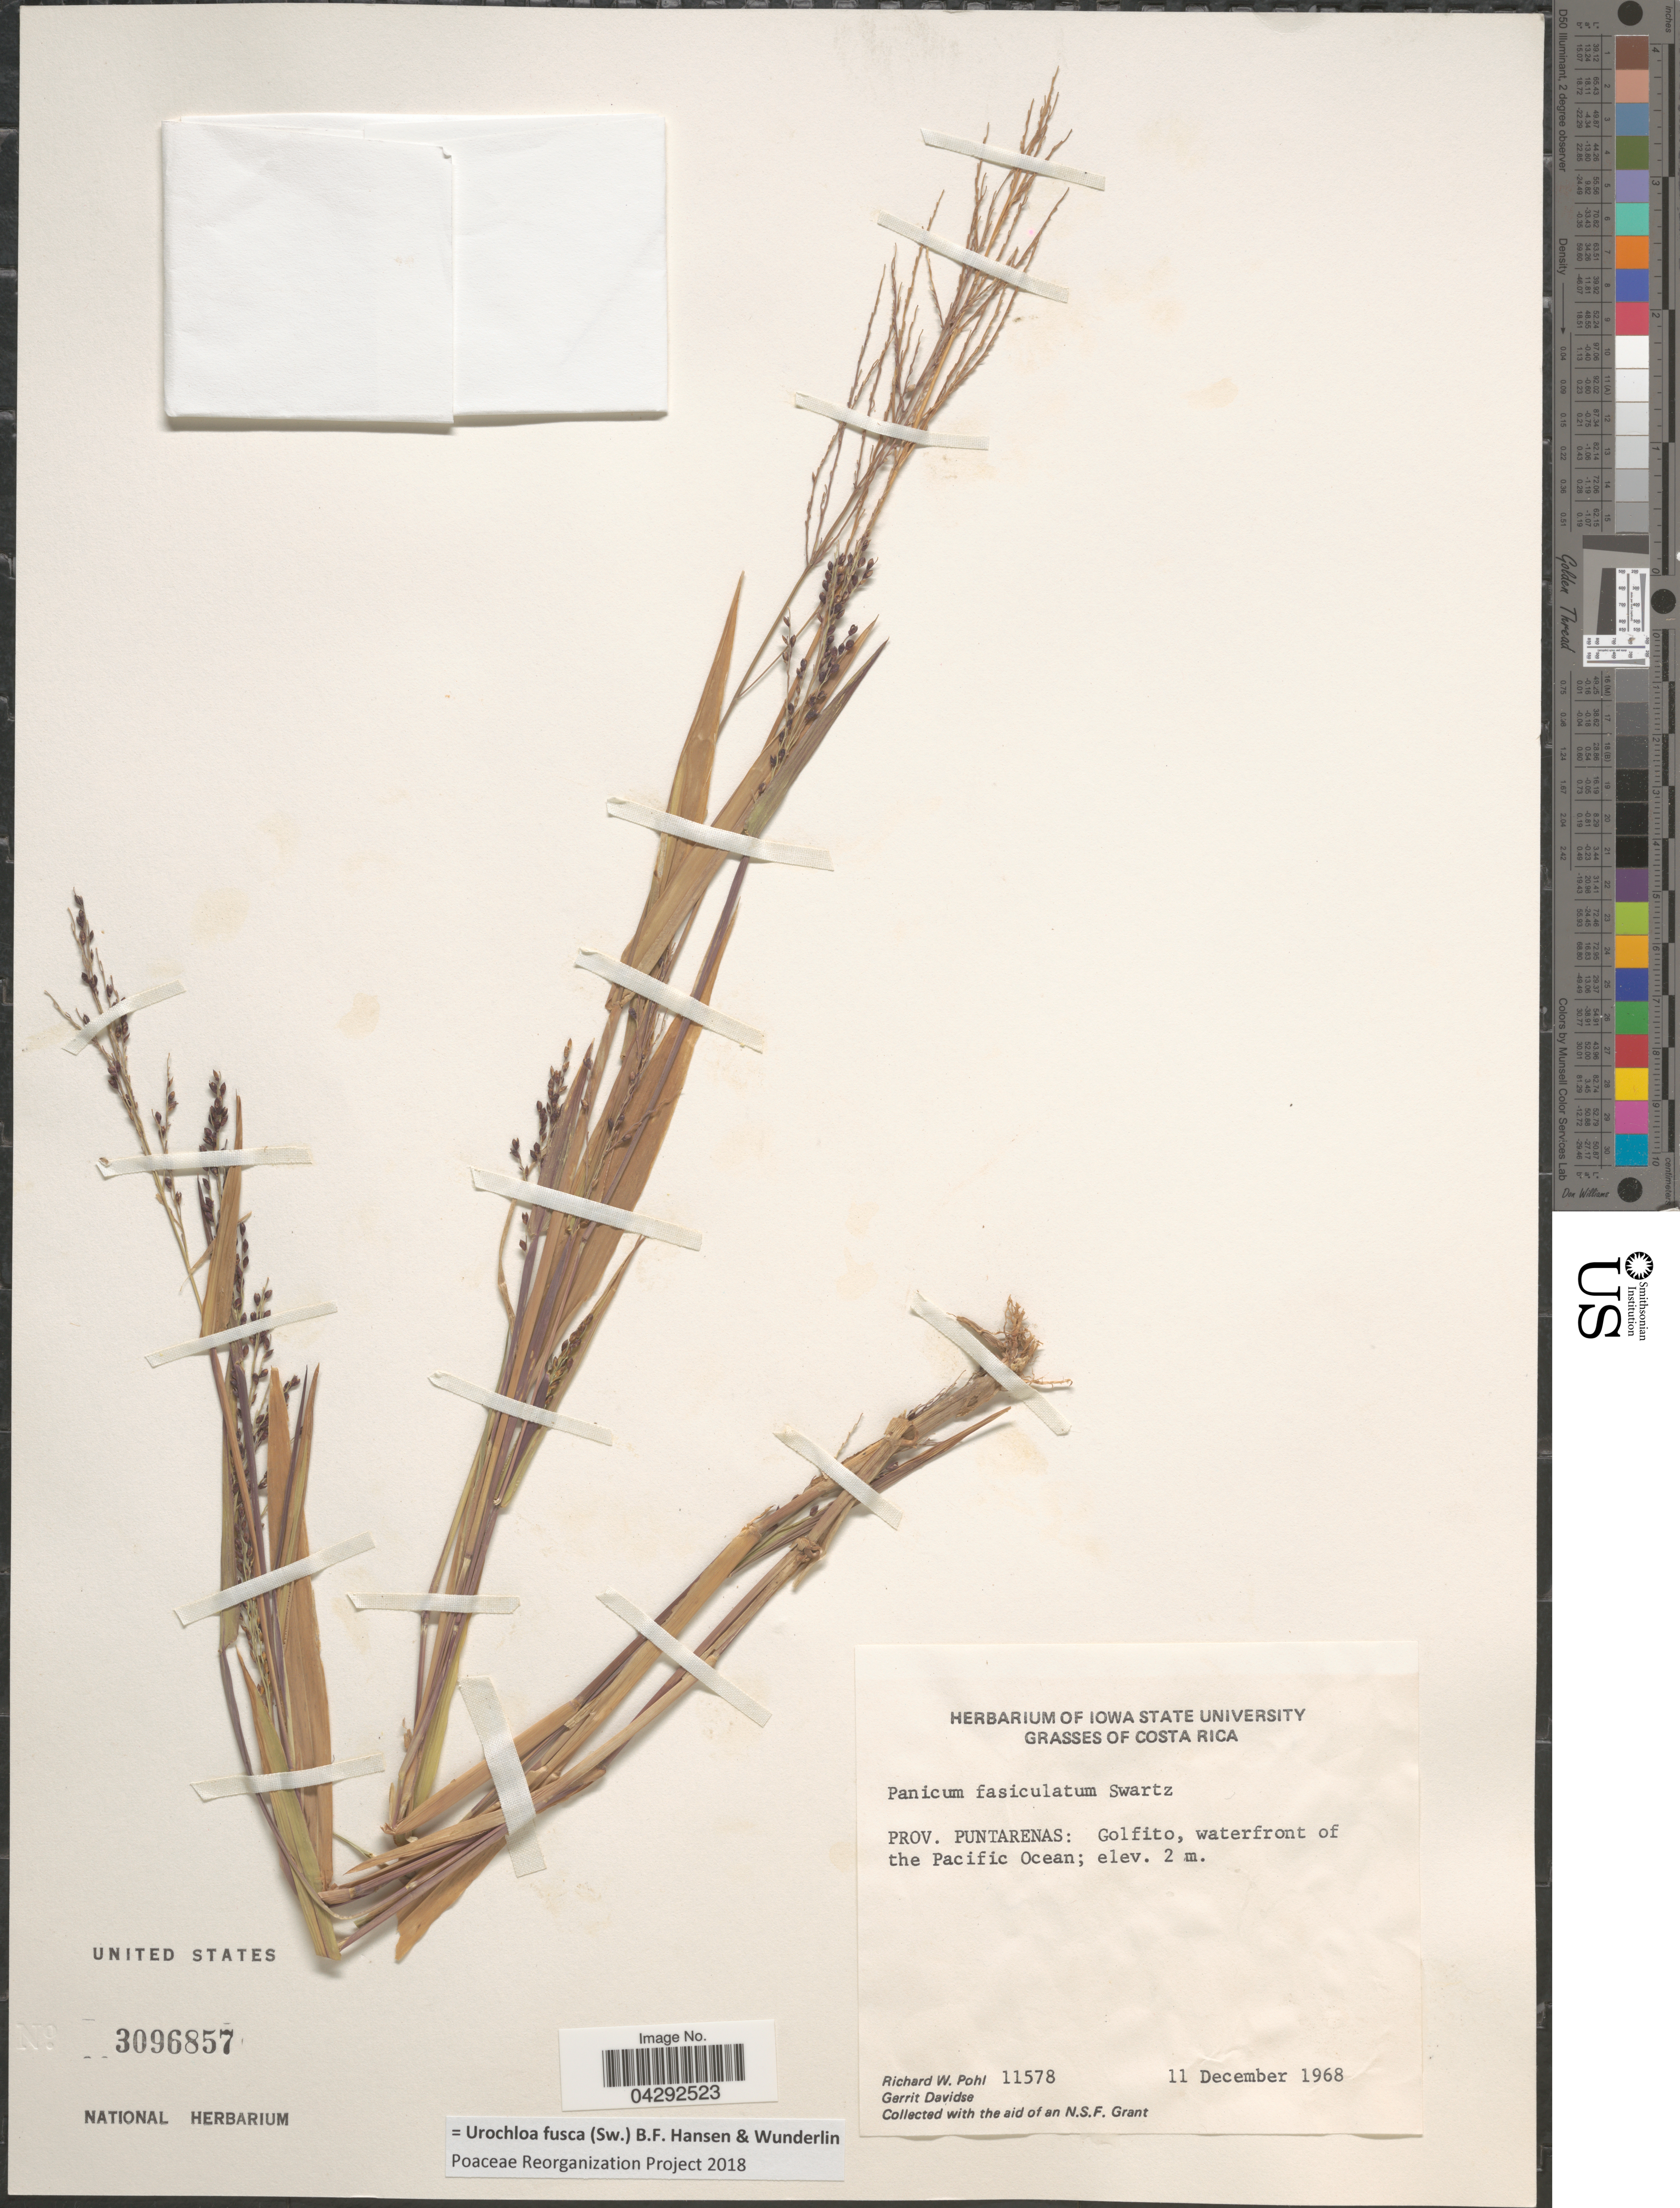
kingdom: Plantae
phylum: Tracheophyta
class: Liliopsida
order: Poales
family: Poaceae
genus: Urochloa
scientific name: Urochloa fusca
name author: (Sw.) B.F. Hansen & Wunderlin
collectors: R. W. Pohl & G. Davidse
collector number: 11578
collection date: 1968-12-11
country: Costa Rica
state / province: Puntarenas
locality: Golfito, waterfront of the Pacific Ocean.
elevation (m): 2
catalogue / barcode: US 3096857